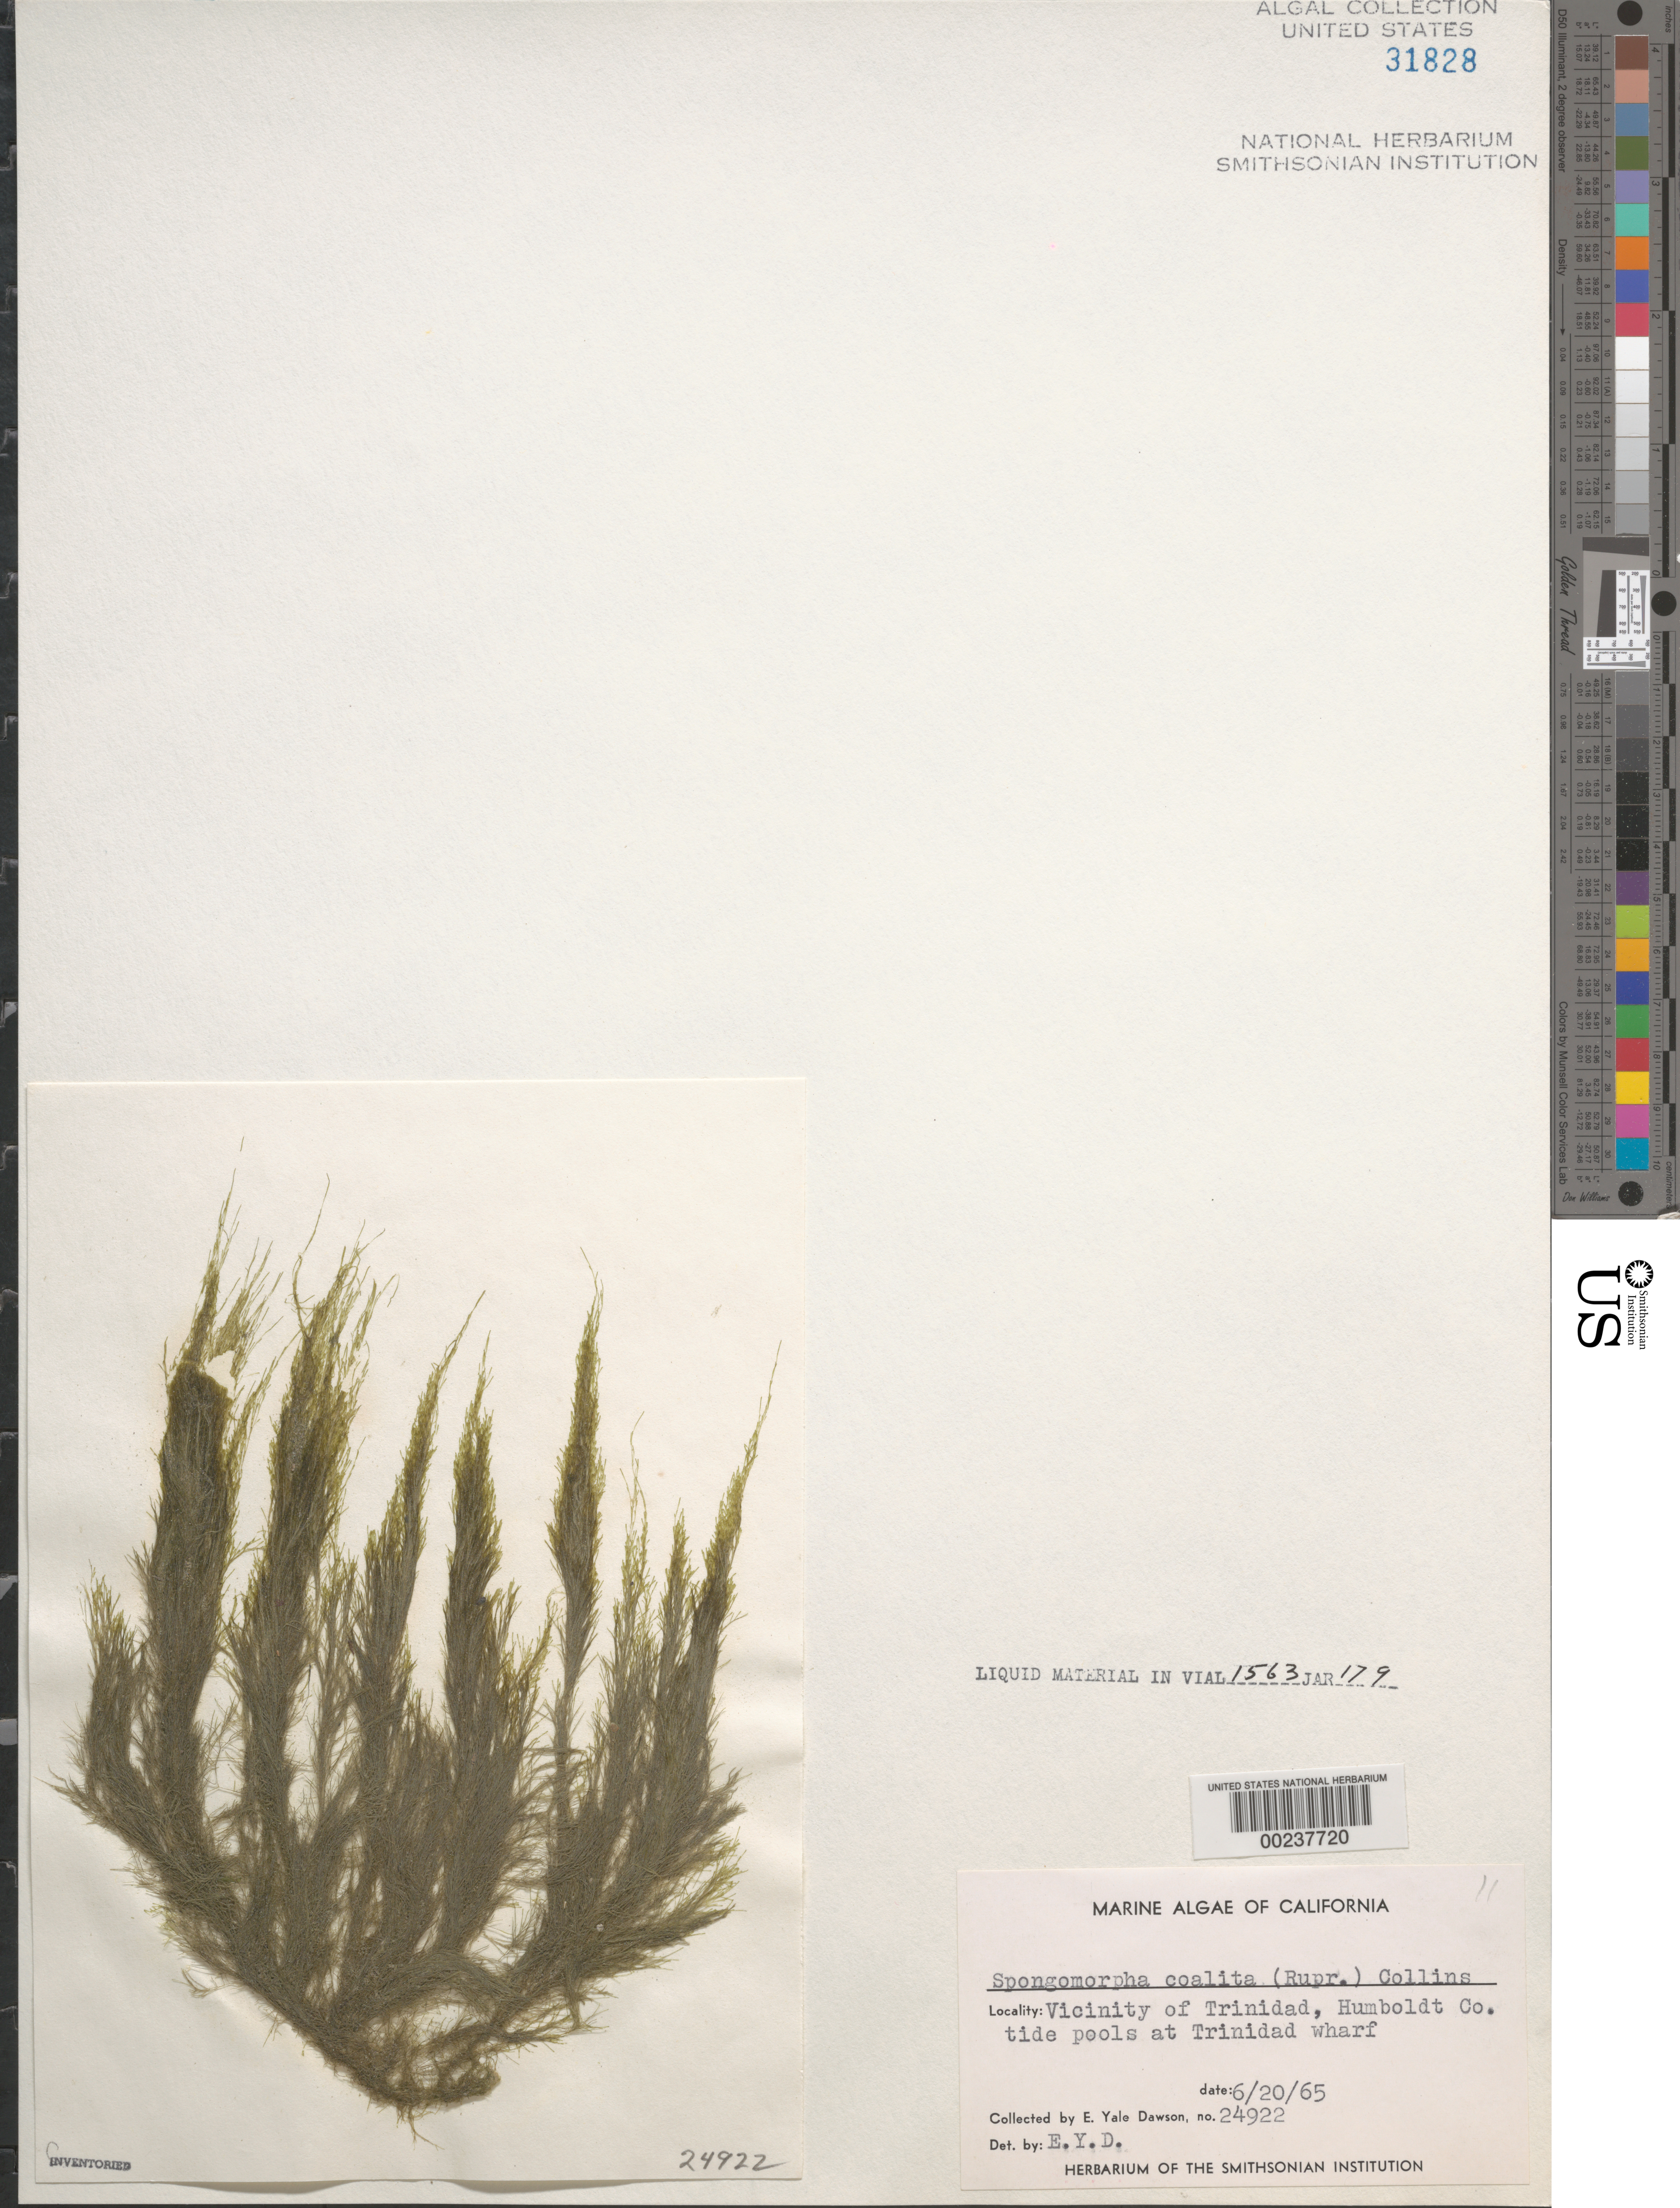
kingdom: Plantae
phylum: Chlorophyta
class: Ulvophyceae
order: Ulotrichales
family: Ulotrichaceae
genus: Acrosiphonia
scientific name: Acrosiphonia coalita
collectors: E. Y. Dawson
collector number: EYD 24922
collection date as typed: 20 Jun 1965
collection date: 1965-06-20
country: United States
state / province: California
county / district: Humboldt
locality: Trinidad area, Trinidad wharf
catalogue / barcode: US 31828